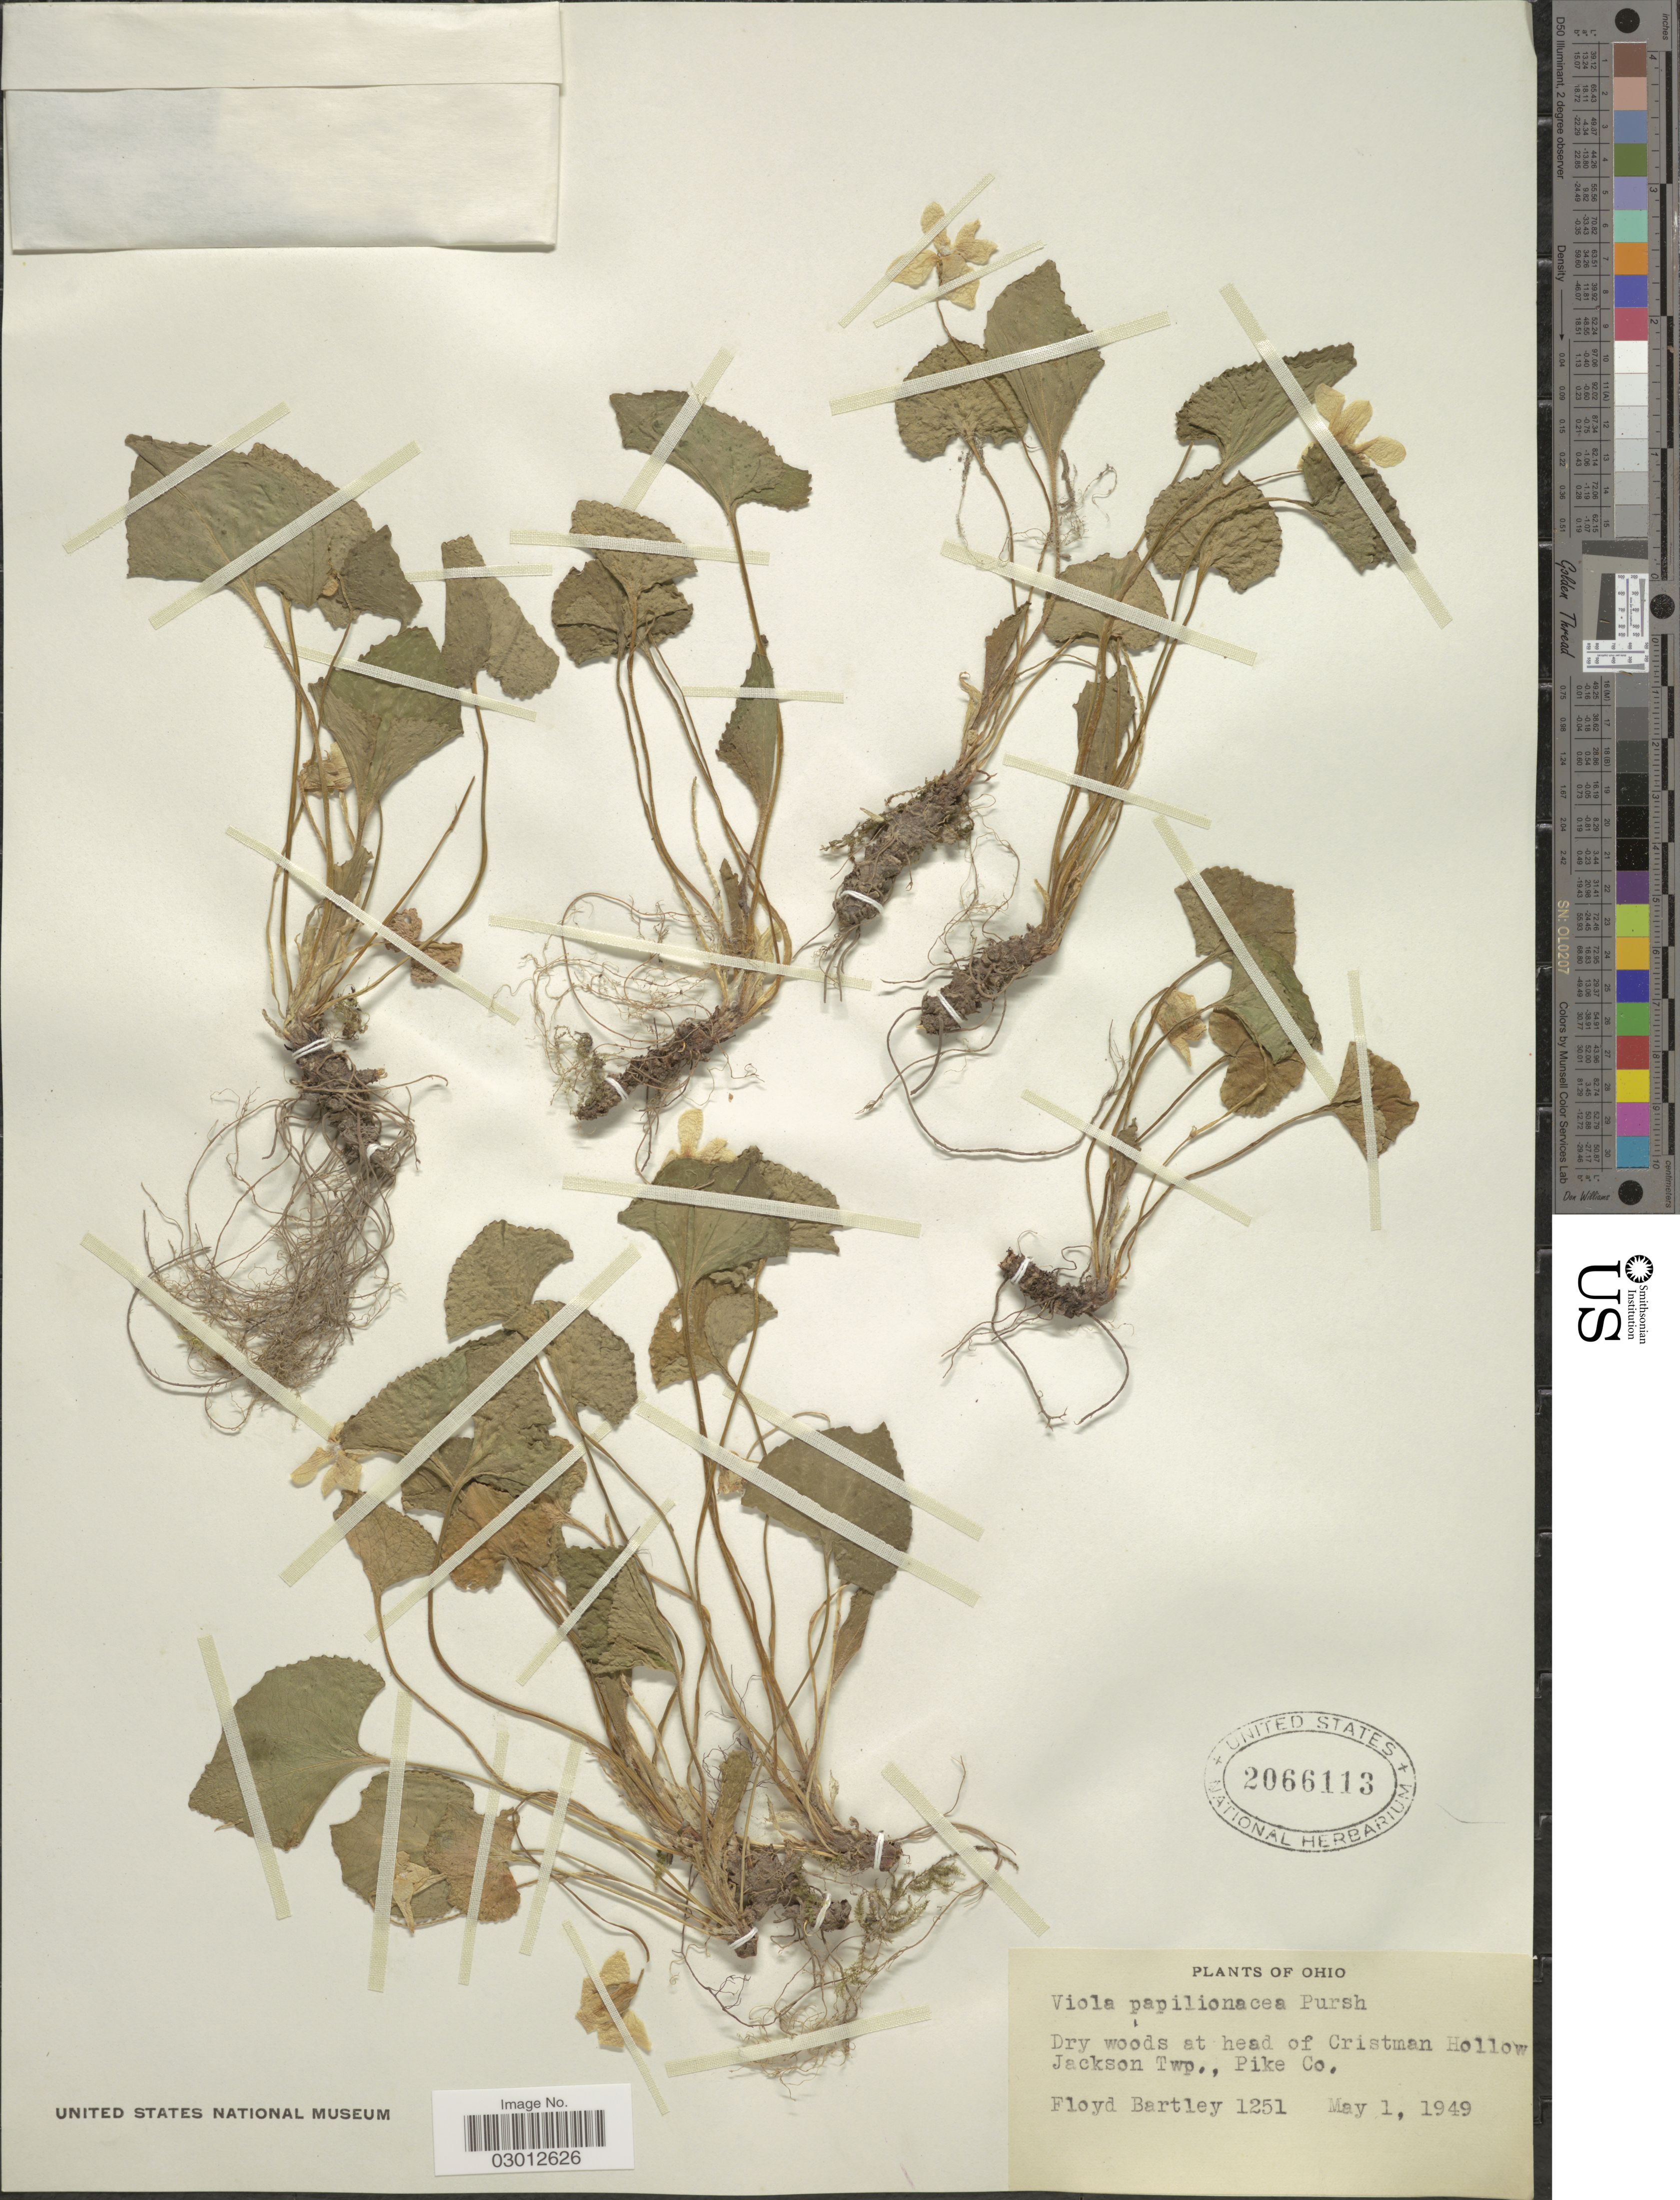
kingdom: Plantae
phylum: Tracheophyta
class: Magnoliopsida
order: Malpighiales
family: Violaceae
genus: Viola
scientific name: Viola papilionacea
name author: Pursh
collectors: F. Bartley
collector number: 1251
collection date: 1949-05-01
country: United States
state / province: Ohio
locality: Dry woods at head of Cristman Hollow Jackson Twp., Pike Co.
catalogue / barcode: US 2066113